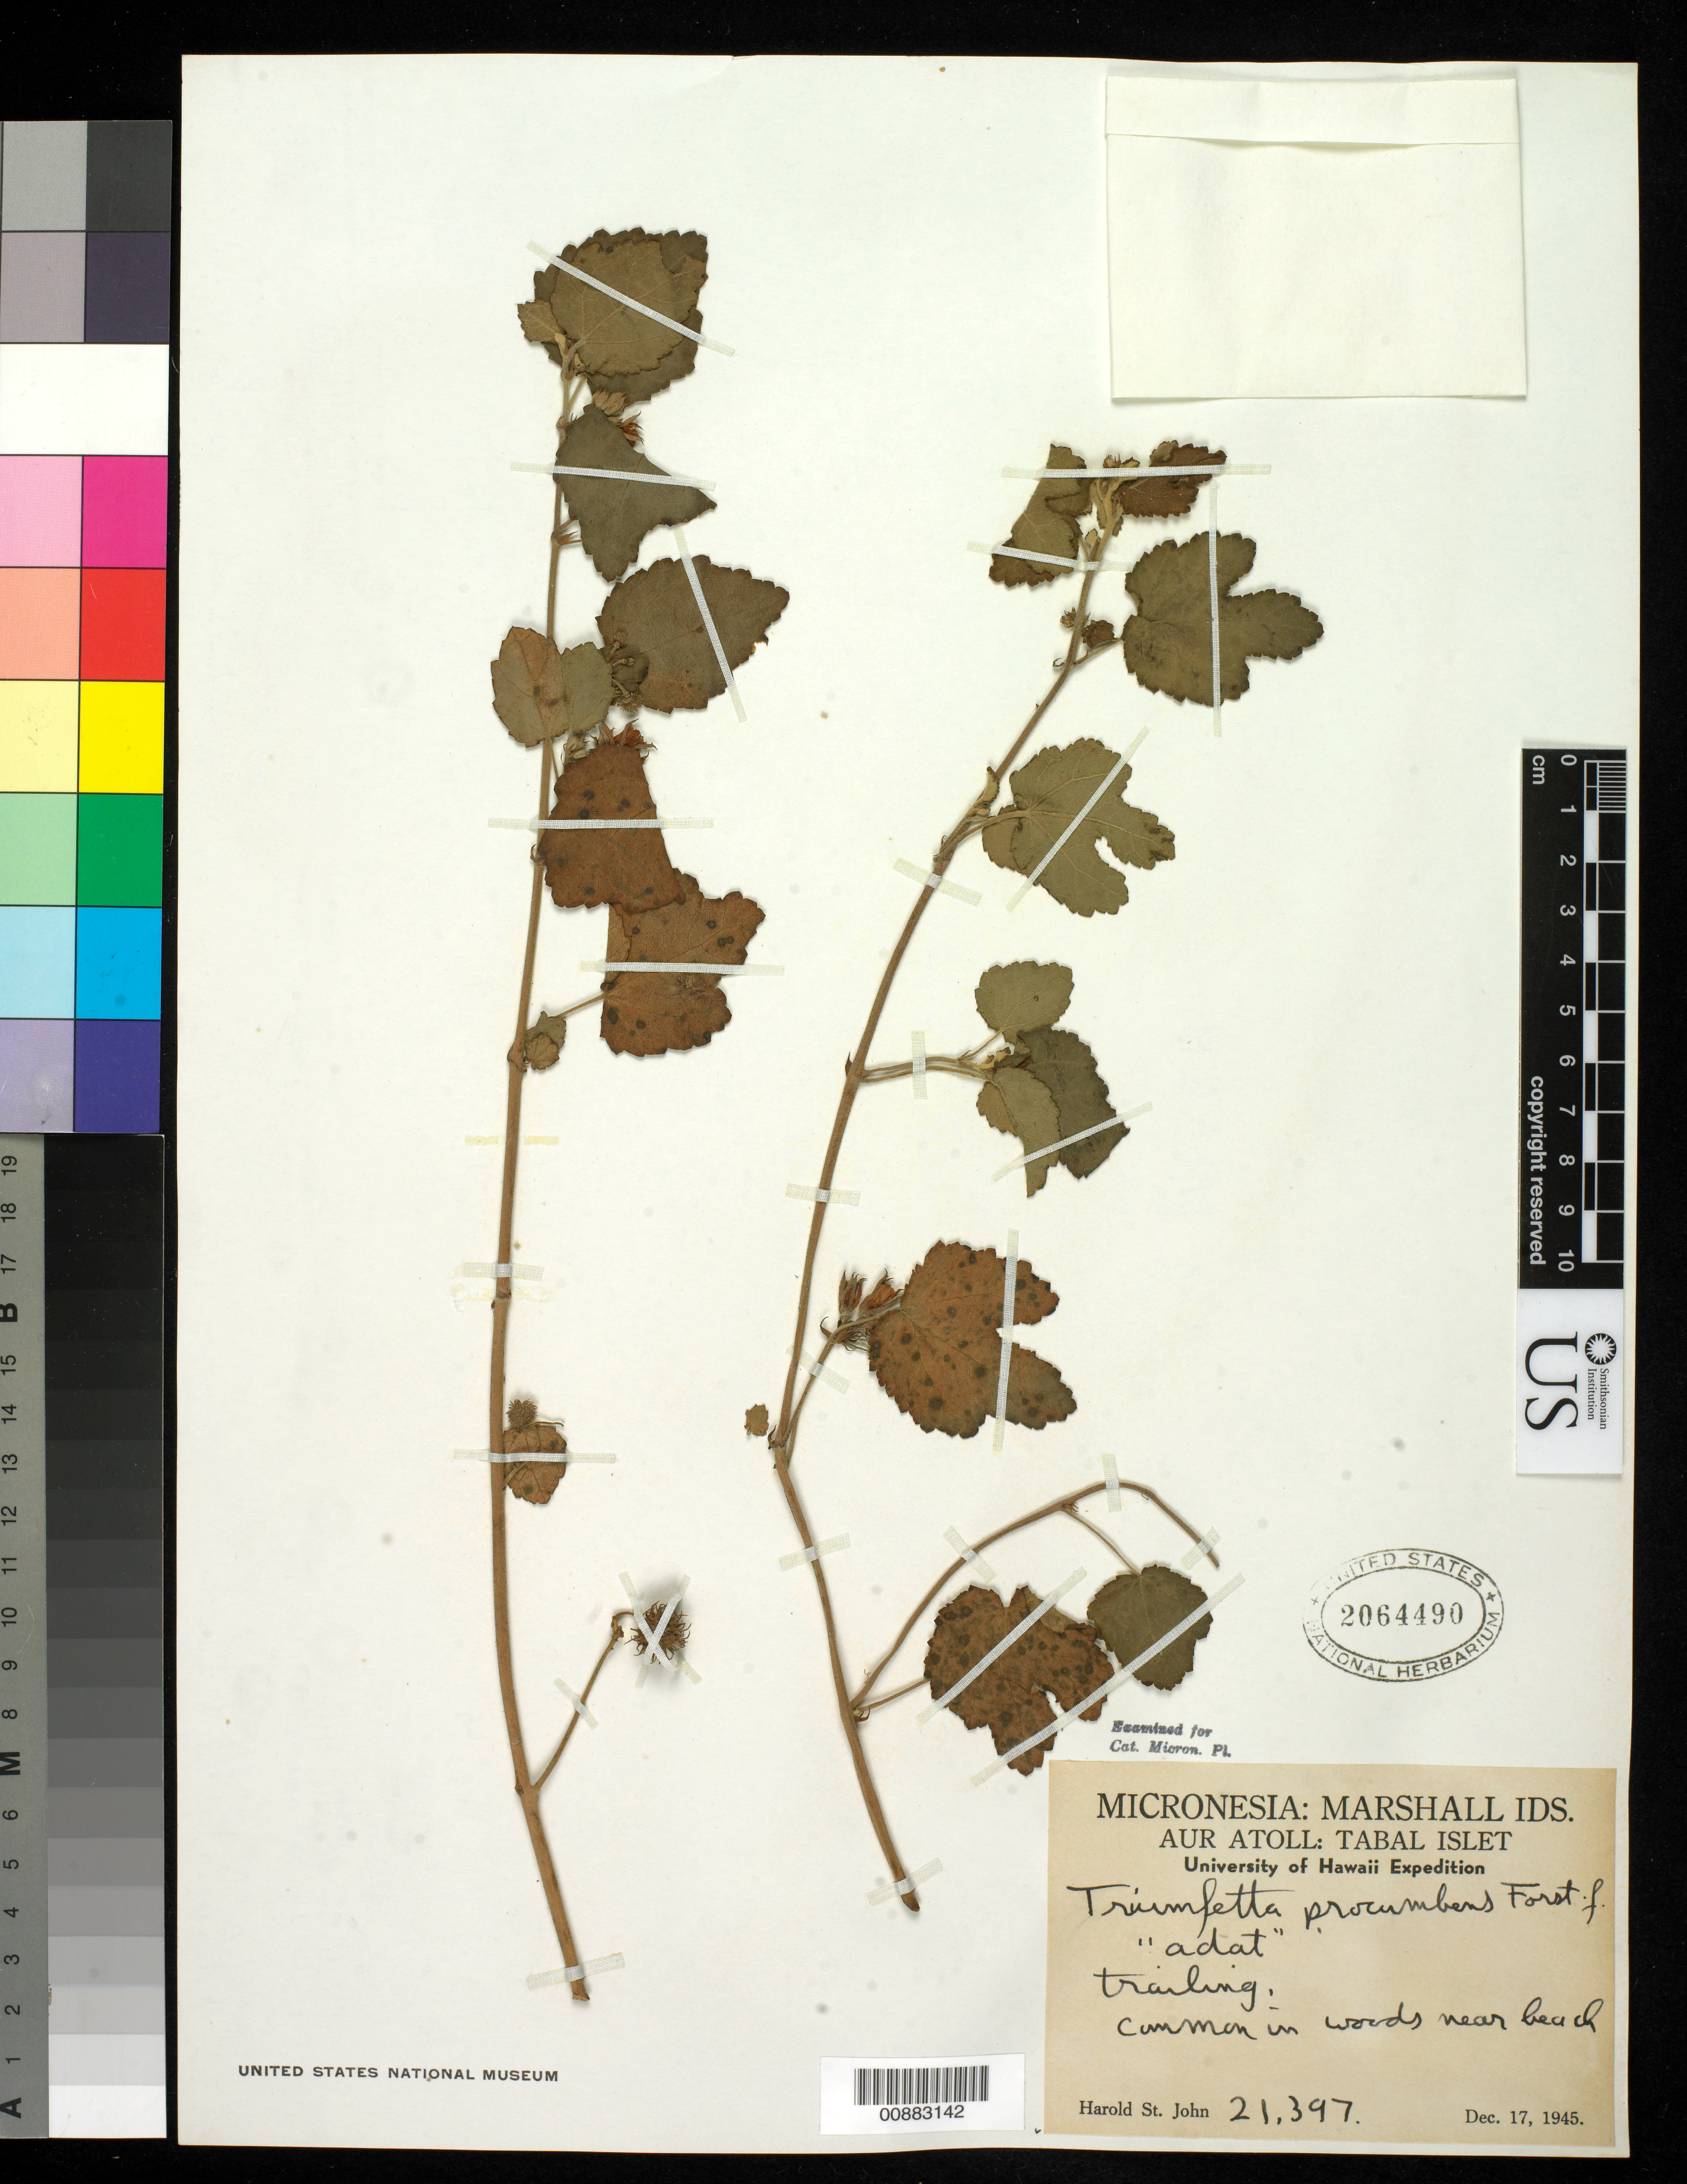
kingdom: Plantae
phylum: Tracheophyta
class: Magnoliopsida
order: Malvales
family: Malvaceae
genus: Triumfetta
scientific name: Triumfetta procumbens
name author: G. Forst.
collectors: H. St. John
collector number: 21397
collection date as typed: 17 Dec 1945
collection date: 1945-12-17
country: Marshall Islands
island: Aur Atoll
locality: Tabal Islet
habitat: common in woods near beach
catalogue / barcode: US 2064490